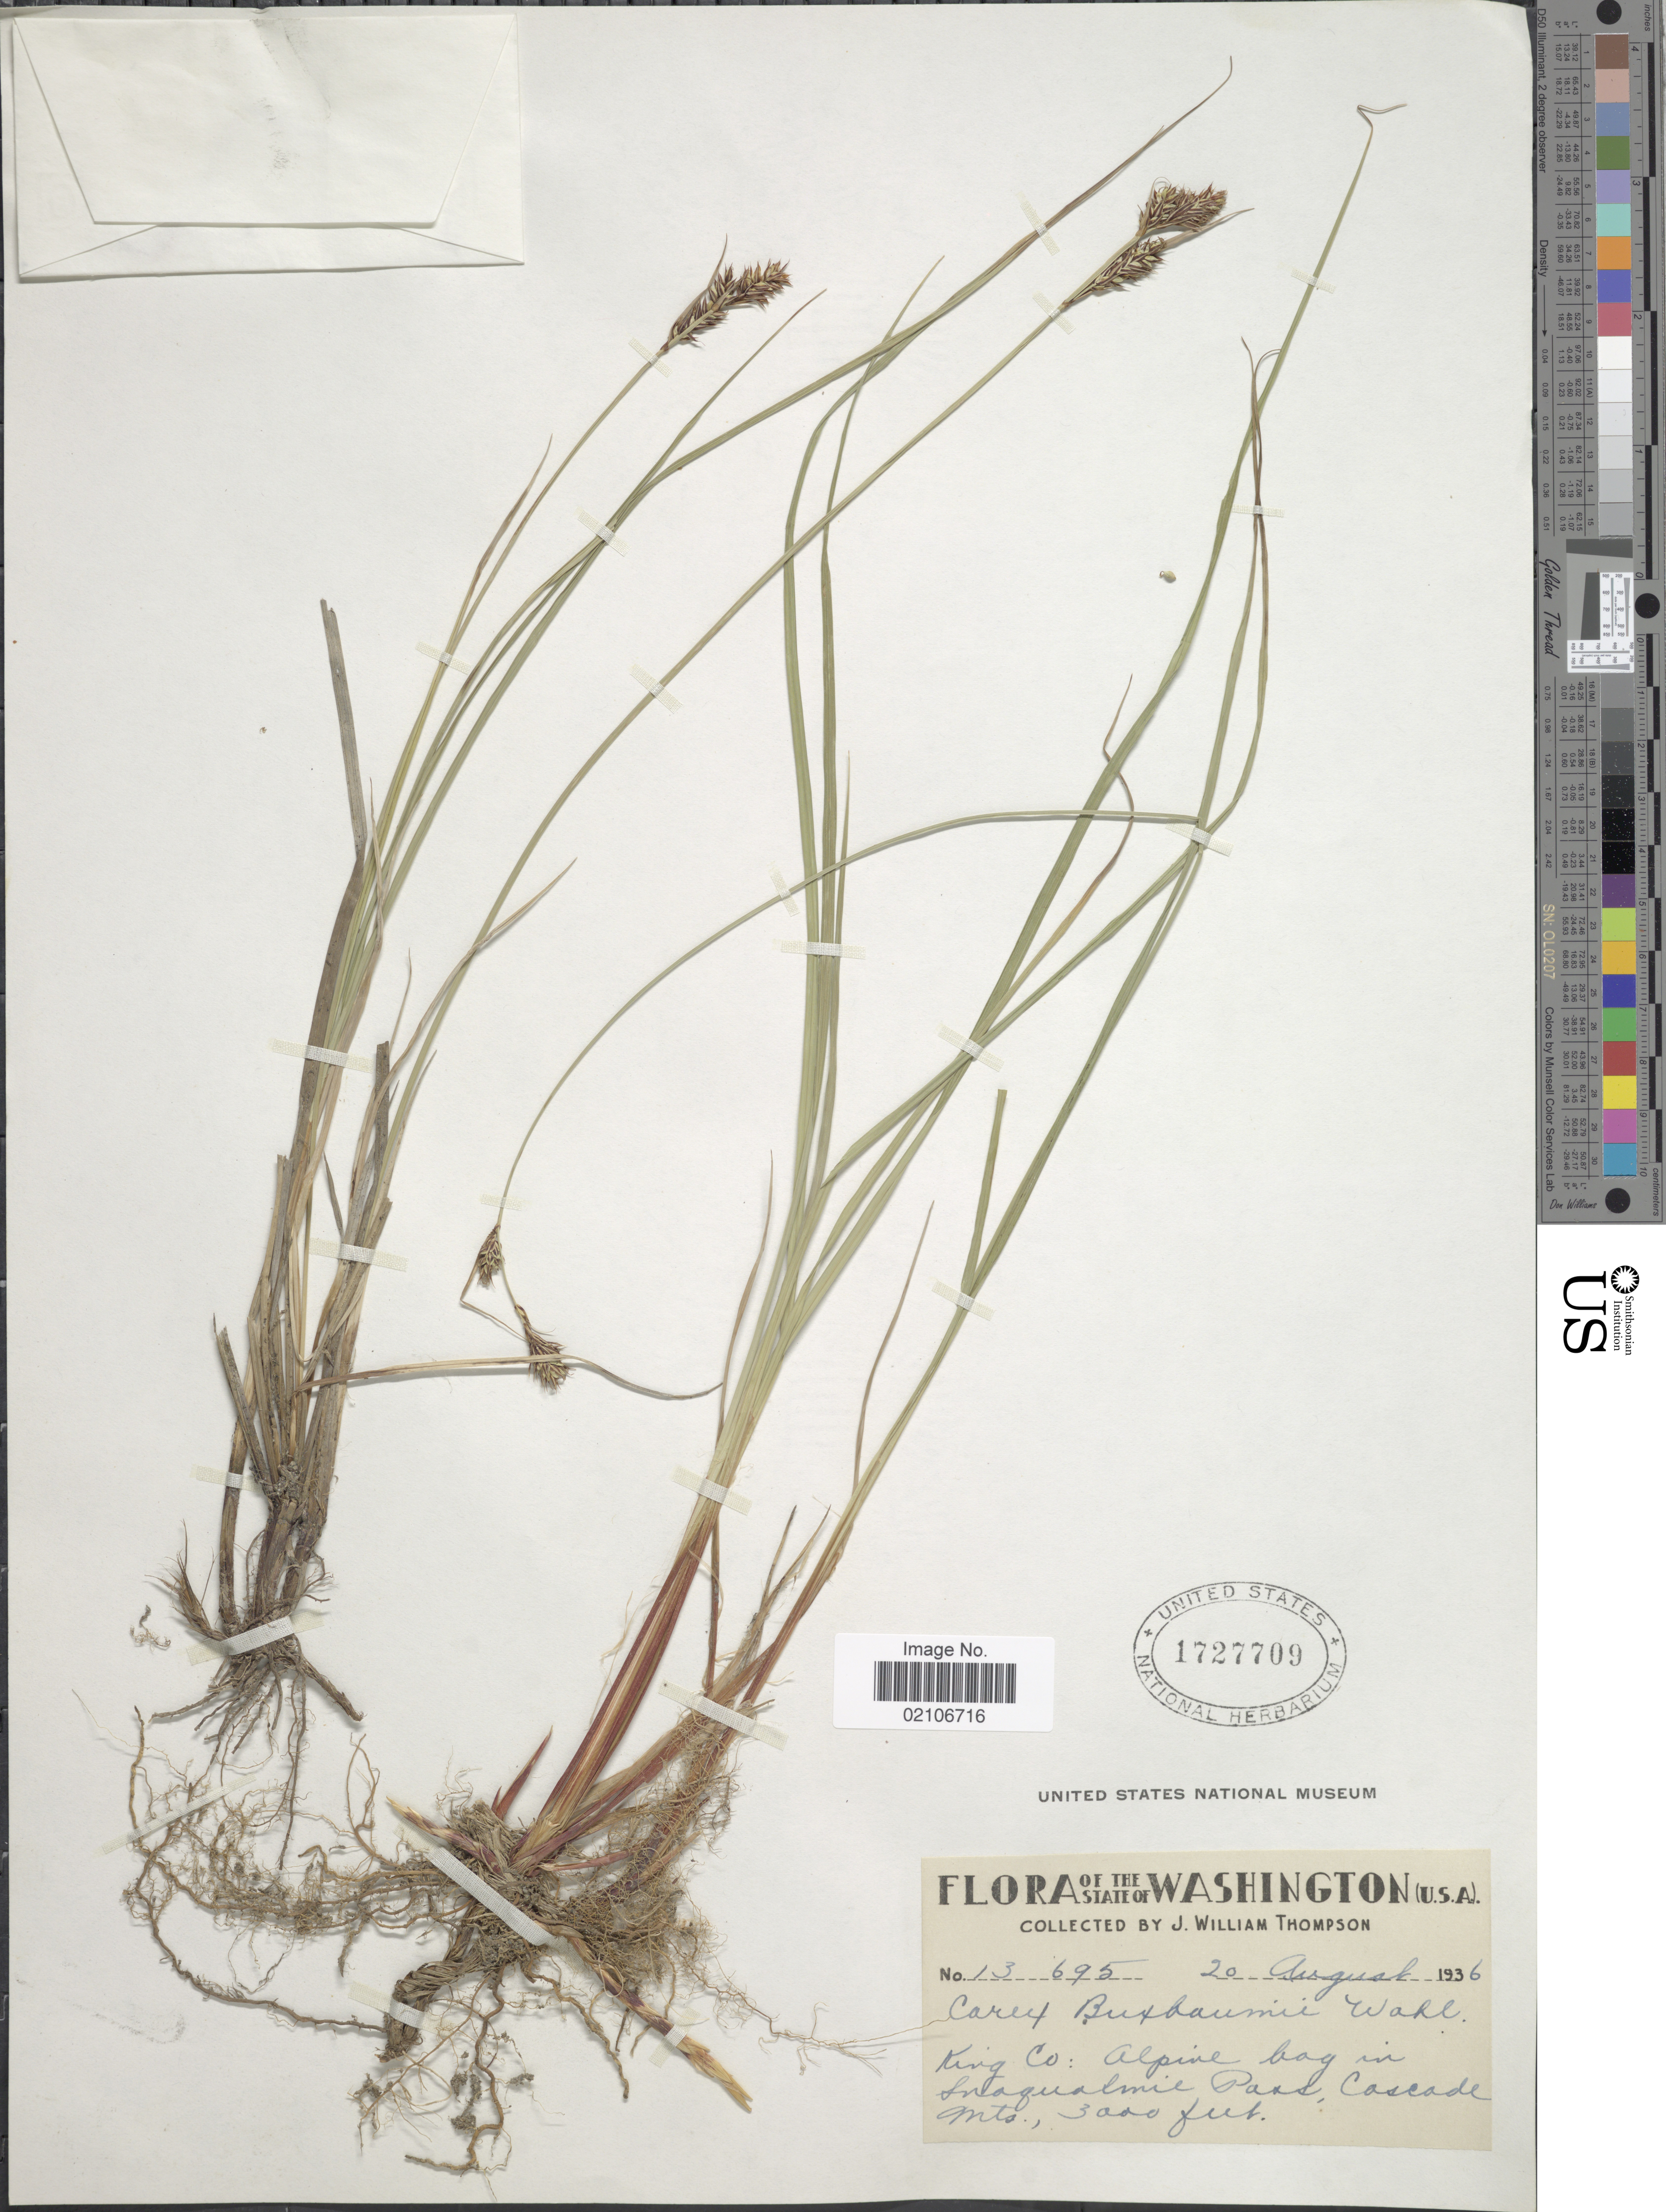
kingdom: Plantae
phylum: Tracheophyta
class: Liliopsida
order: Poales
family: Cyperaceae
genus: Carex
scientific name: Carex buxbaumii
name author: Wahlenb.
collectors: J. W. Thompson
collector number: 13695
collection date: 1936-08-20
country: United States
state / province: Washington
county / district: King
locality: King Co: Alpine bog in Snoqualmie Pass, Cascade Mts.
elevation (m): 914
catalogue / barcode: US 1727709